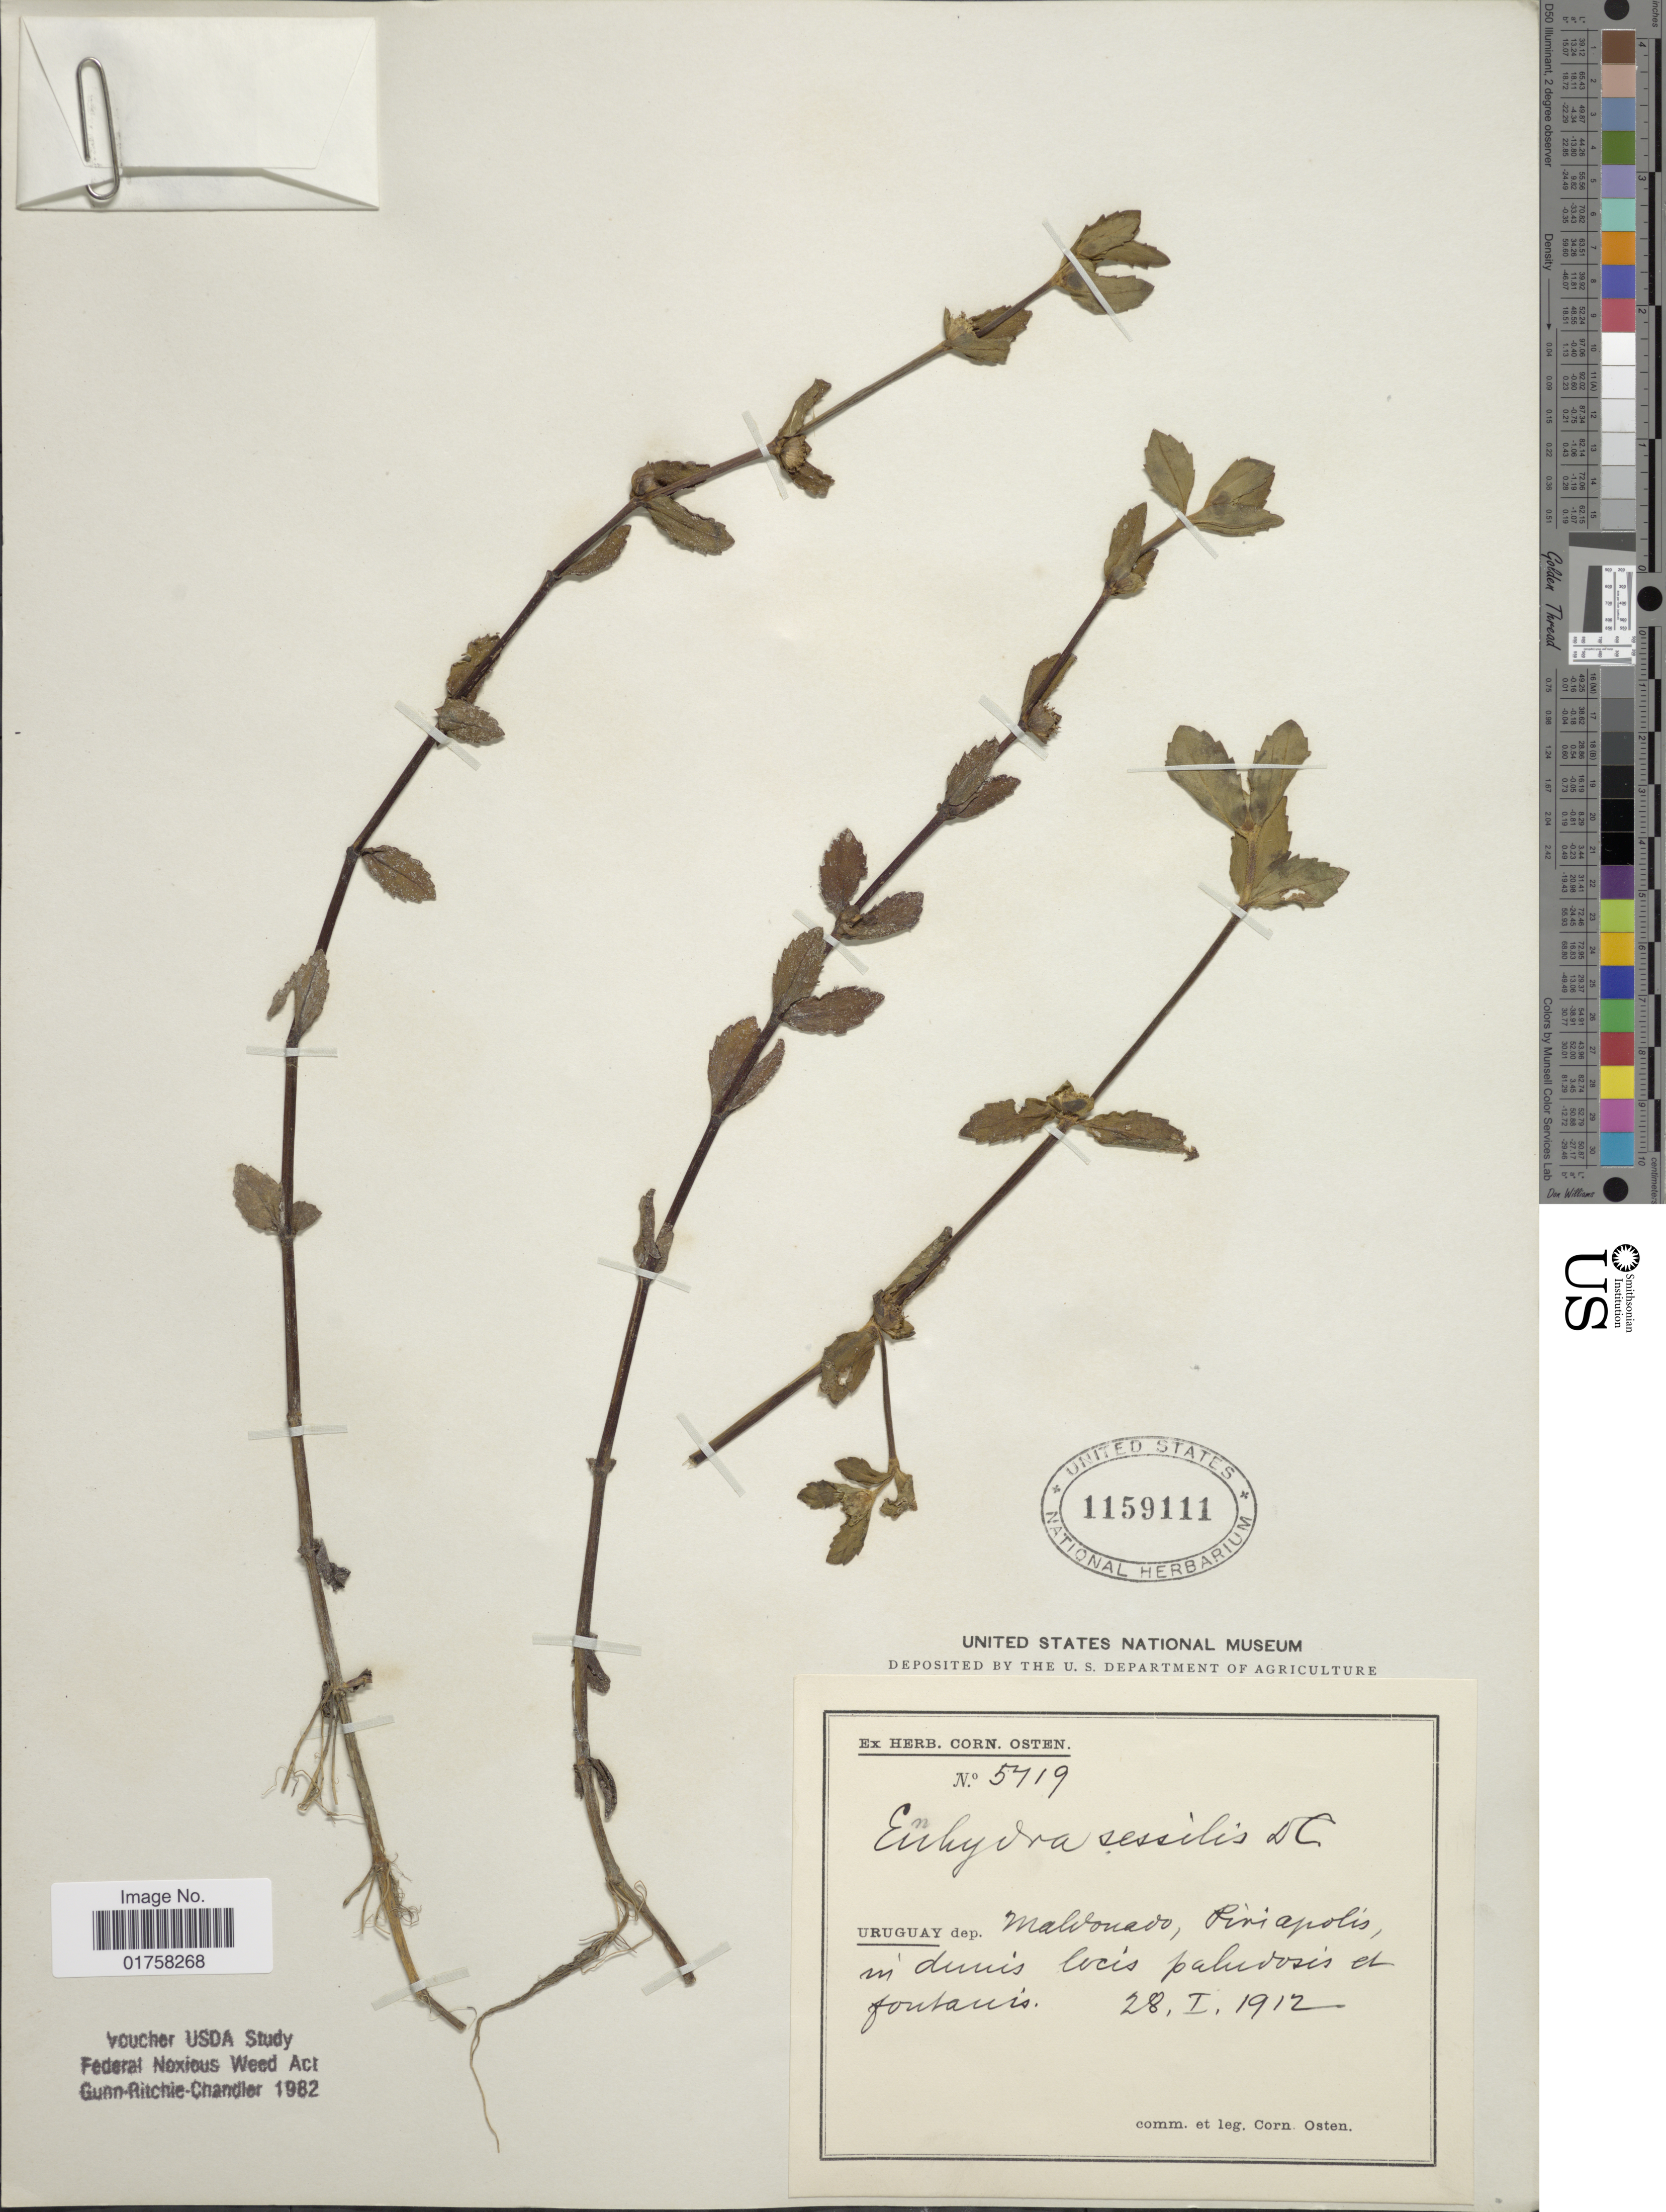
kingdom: Plantae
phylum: Tracheophyta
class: Magnoliopsida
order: Asterales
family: Asteraceae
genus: Enhydra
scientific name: Enhydra sessilis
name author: (Sw.) DC.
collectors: C. Osten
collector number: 5719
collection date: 1912-01-28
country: Uruguay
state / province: Maldonado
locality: Piriapolis, in dunis locis paludosis et fontanis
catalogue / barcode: US 1159111